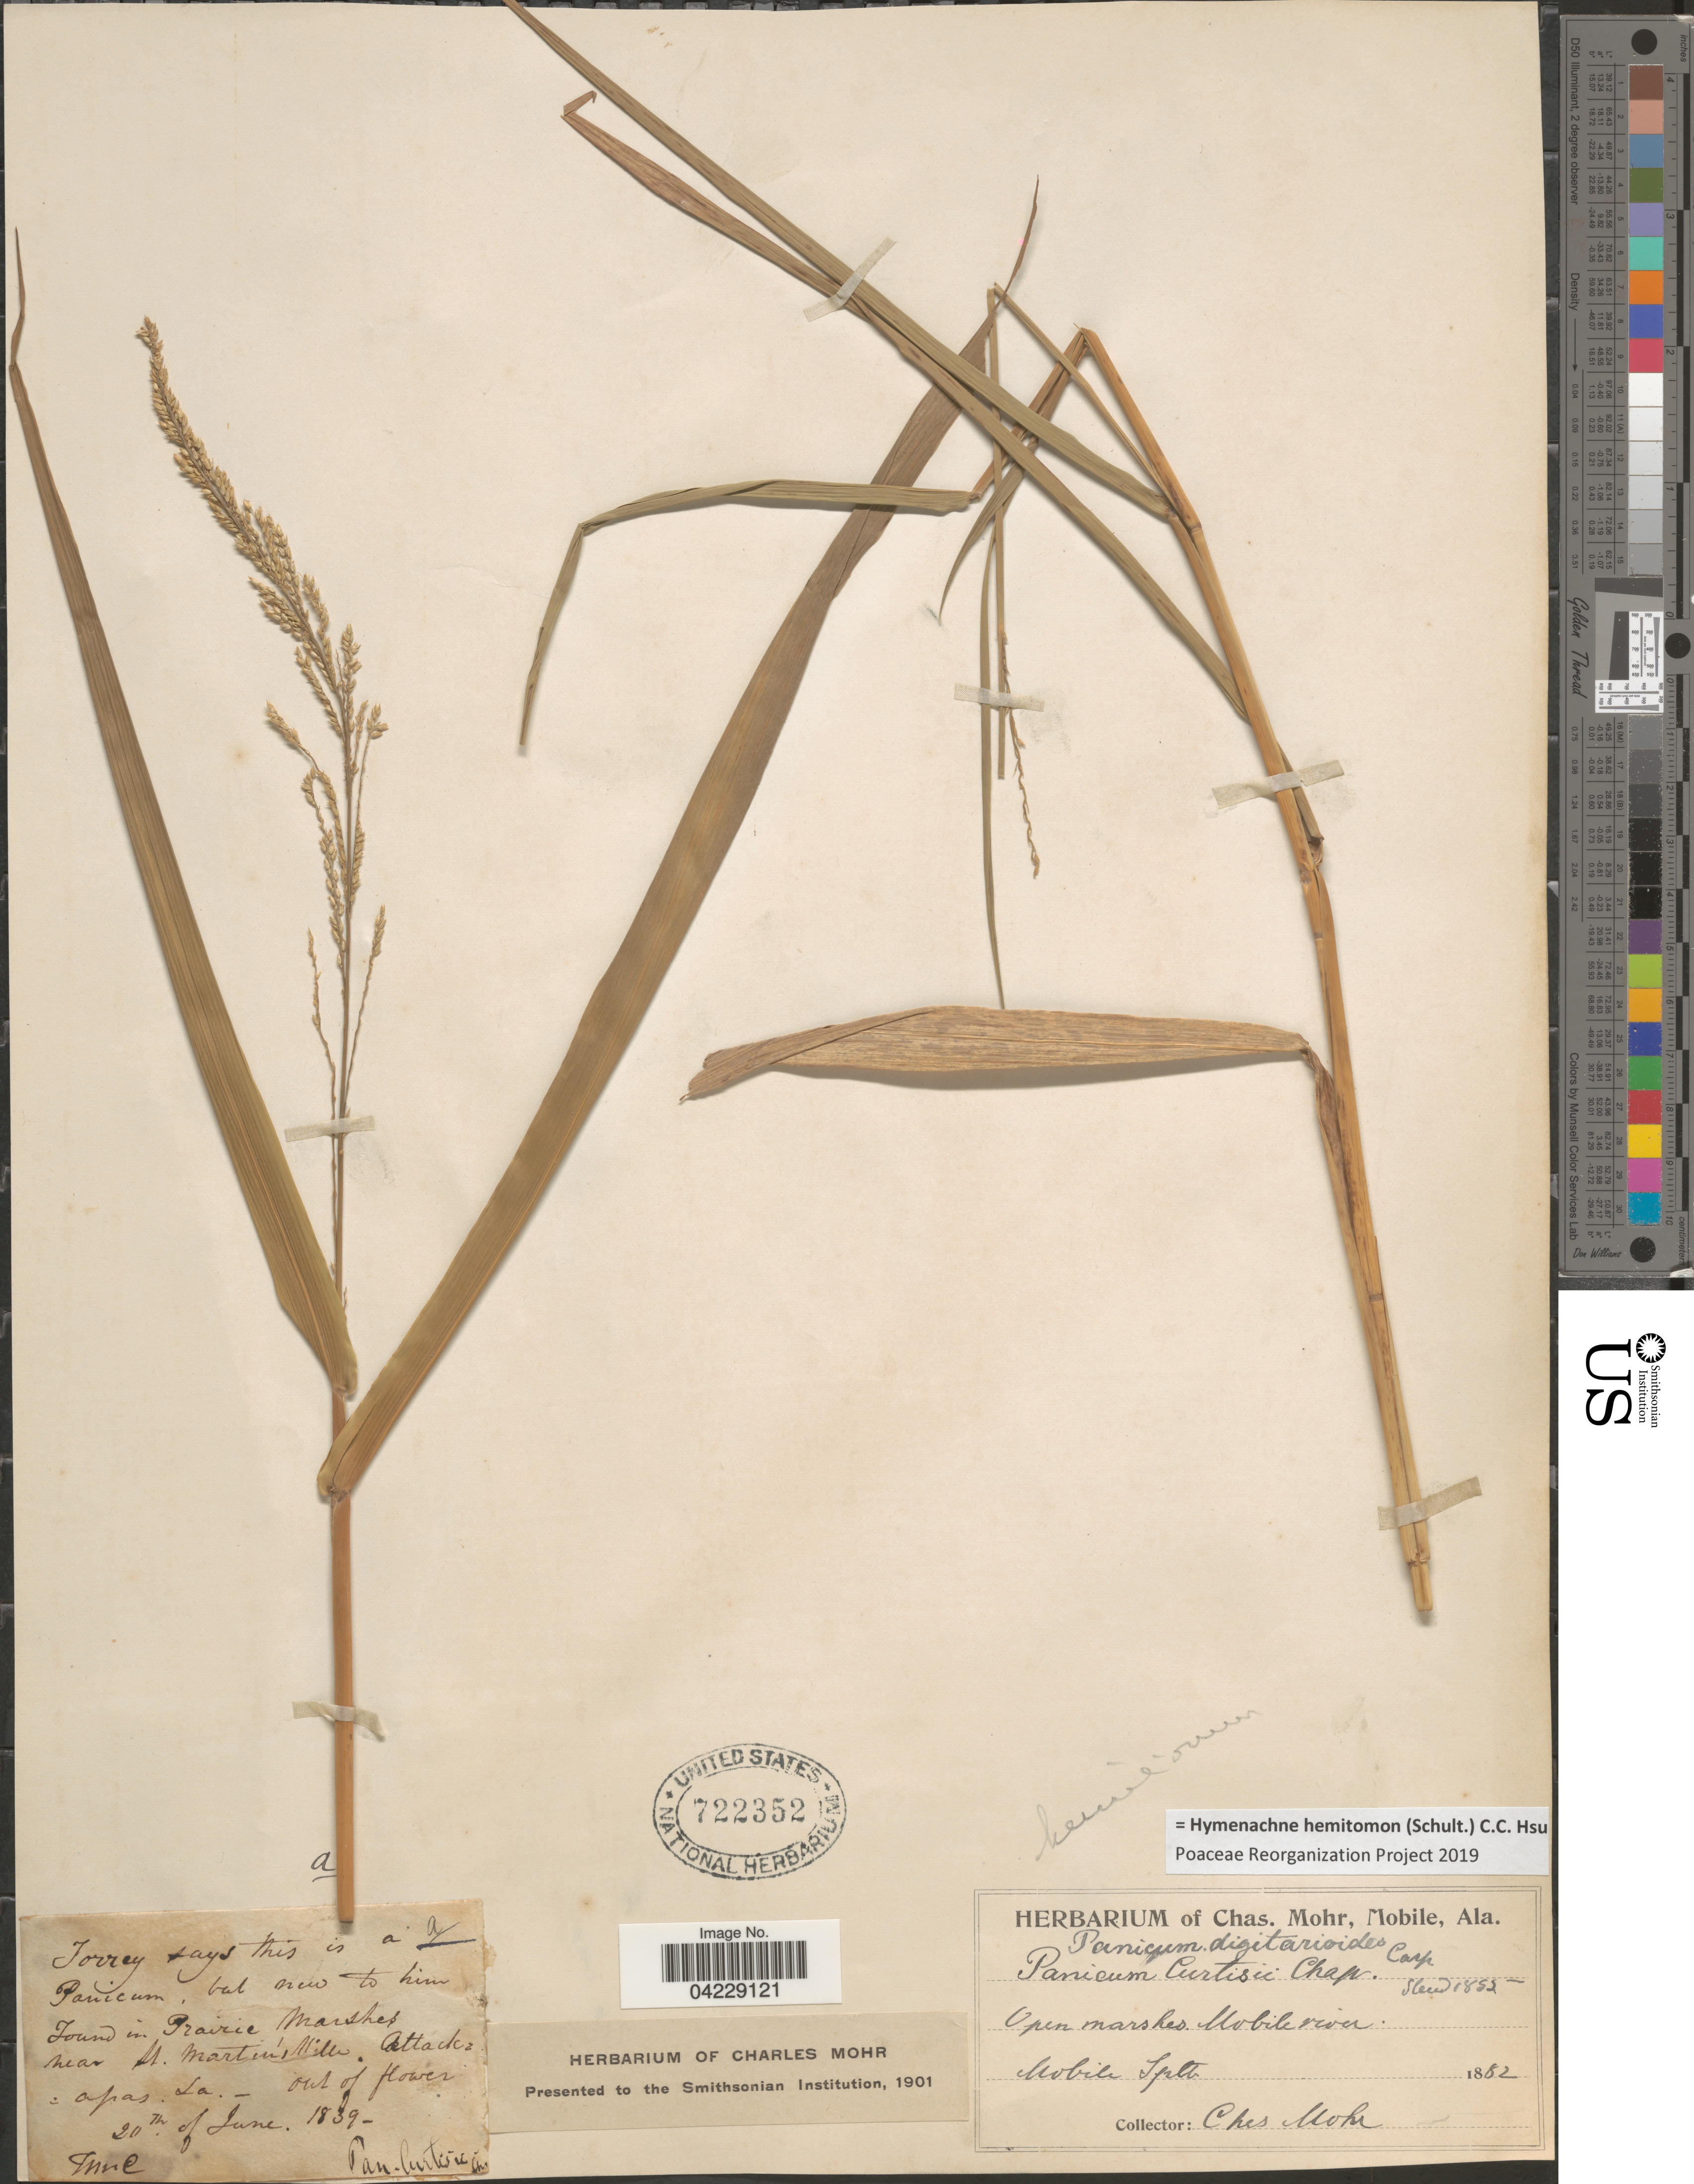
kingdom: Plantae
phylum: Tracheophyta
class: Liliopsida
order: Poales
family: Poaceae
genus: Hymenachne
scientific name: Hymenachne hemitomon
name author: (Schult.) C. C. Hsu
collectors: Mohr, C. T. (herbarium)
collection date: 1882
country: United States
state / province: Alabama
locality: Open marshes Mobile river. Mobile Splt.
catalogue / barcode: US 722352